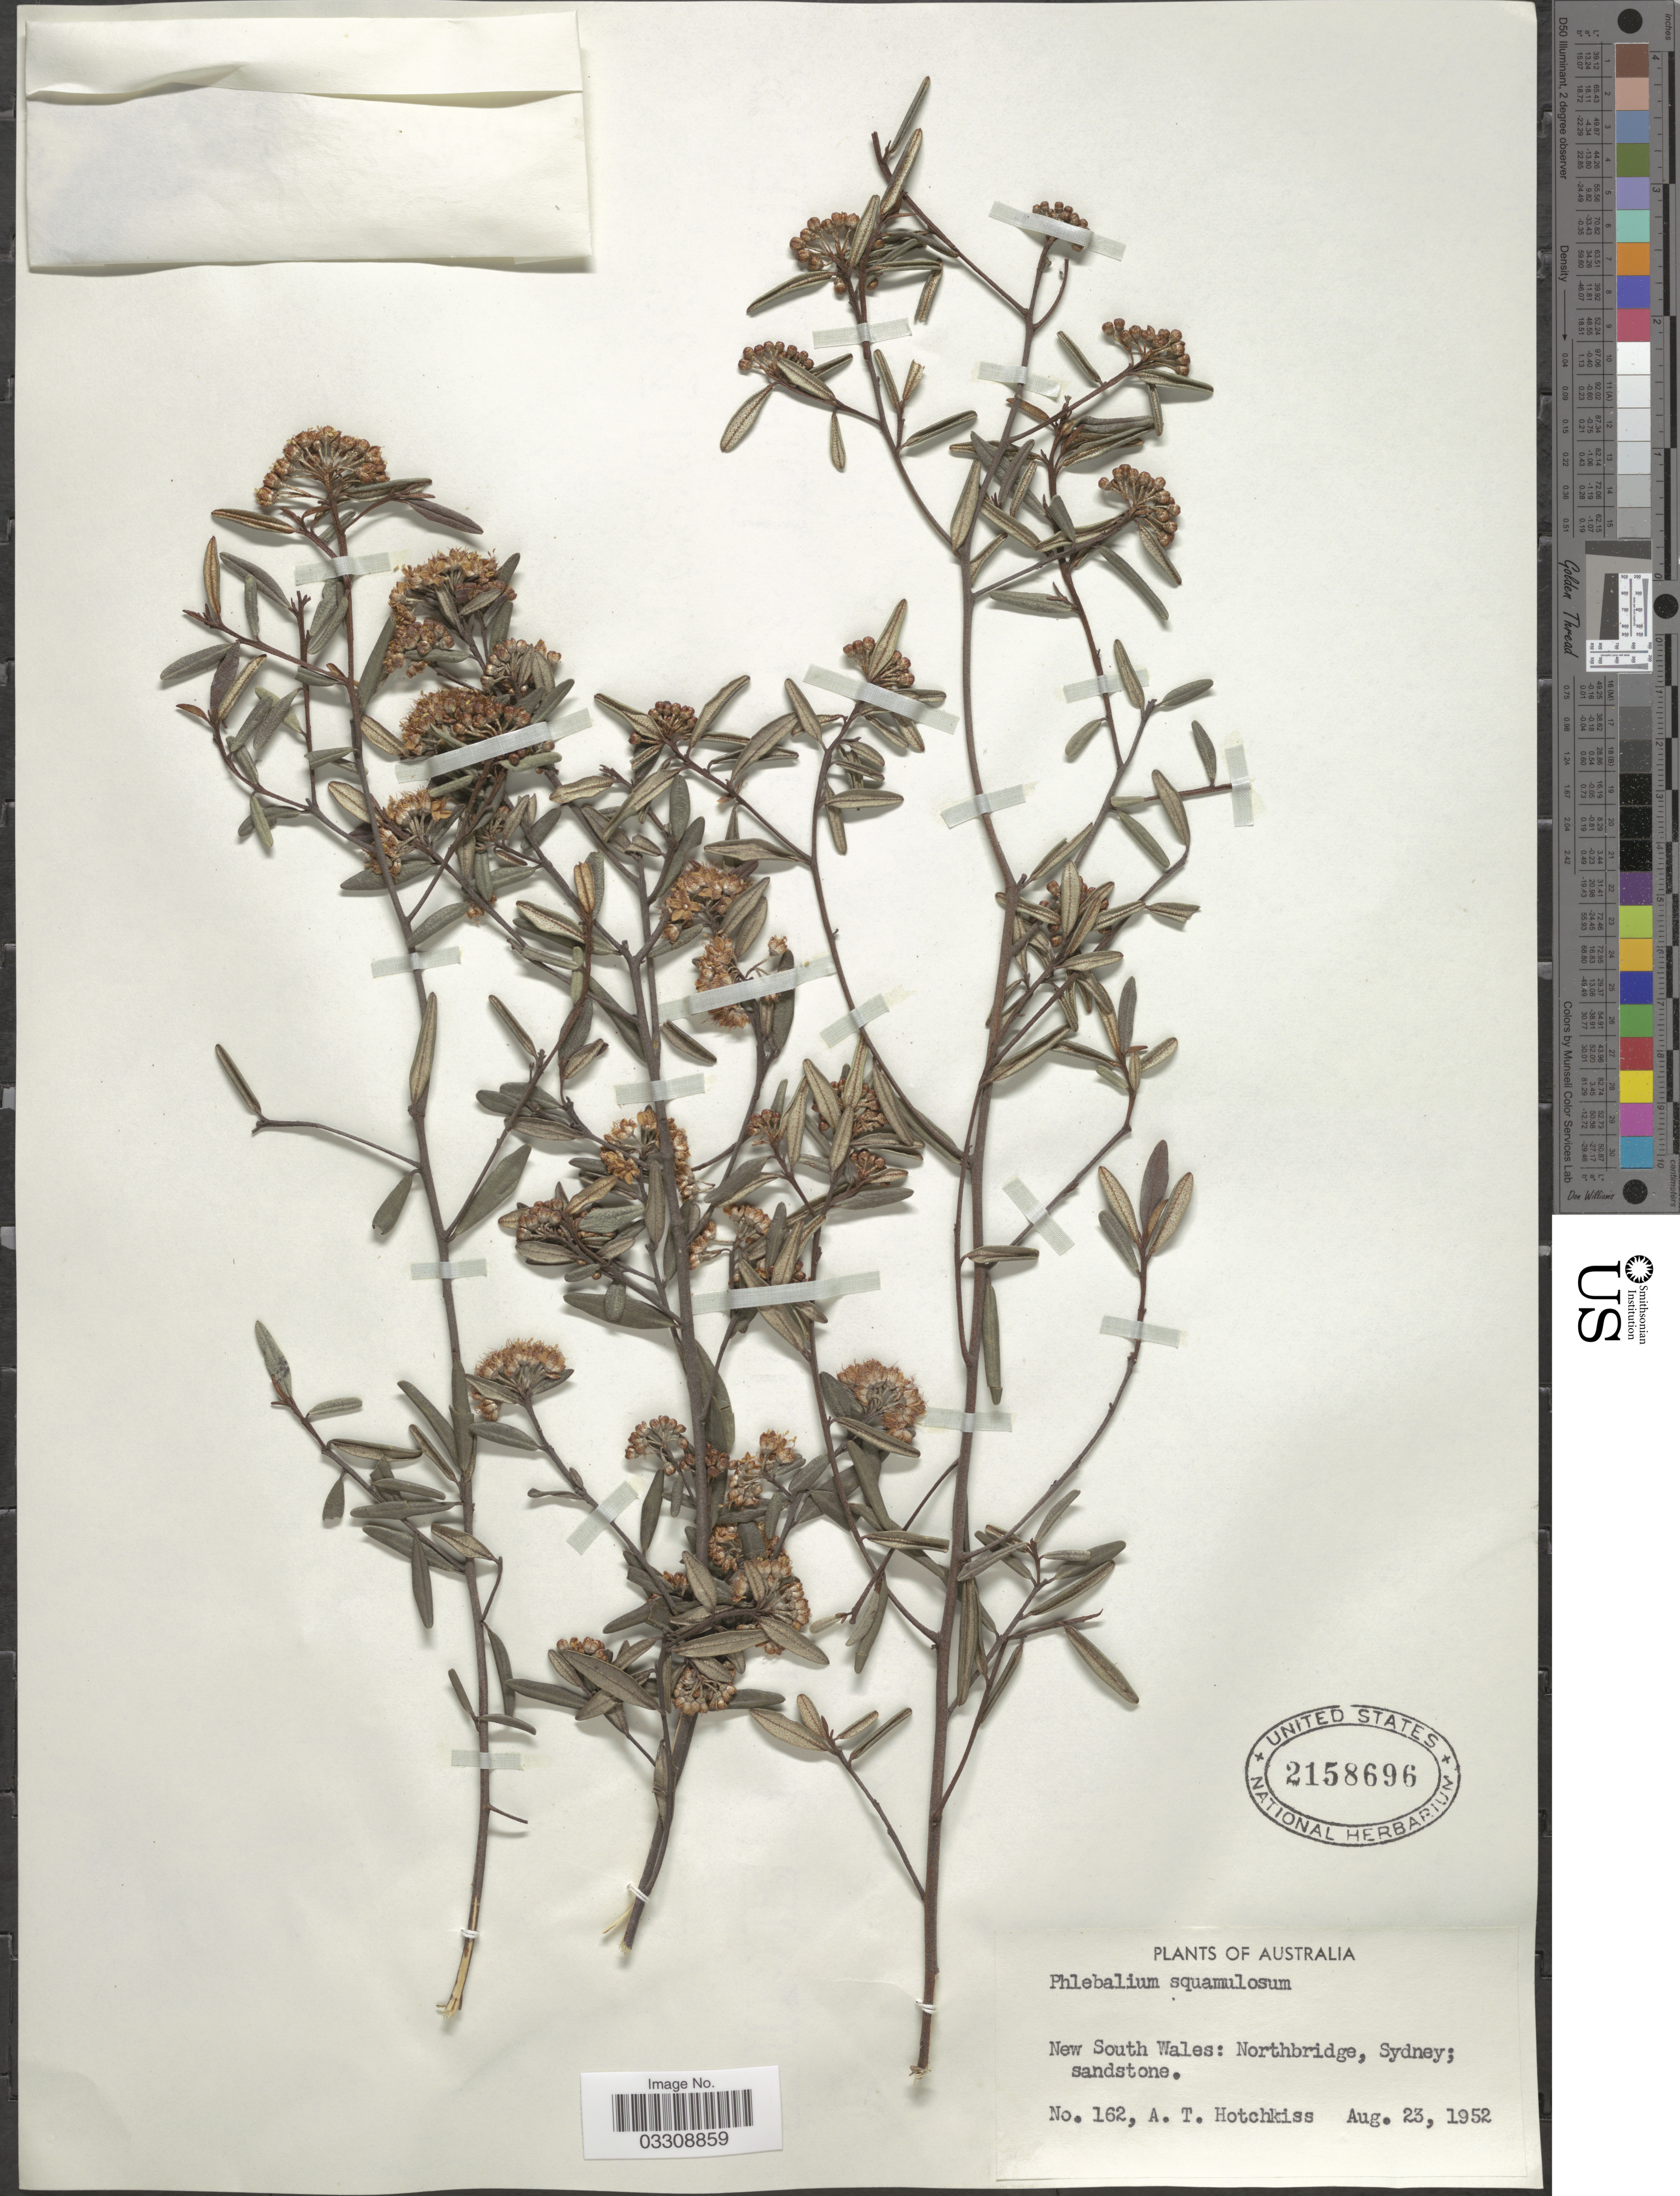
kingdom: Plantae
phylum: Tracheophyta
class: Magnoliopsida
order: Sapindales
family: Rutaceae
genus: Phebalium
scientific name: Phebalium squamulosum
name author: Vent.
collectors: A. Hotchkiss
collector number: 162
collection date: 1952-08-23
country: Australia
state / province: New South Wales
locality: Northbridge, Sydney; sandstone.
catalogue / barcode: US 2158696